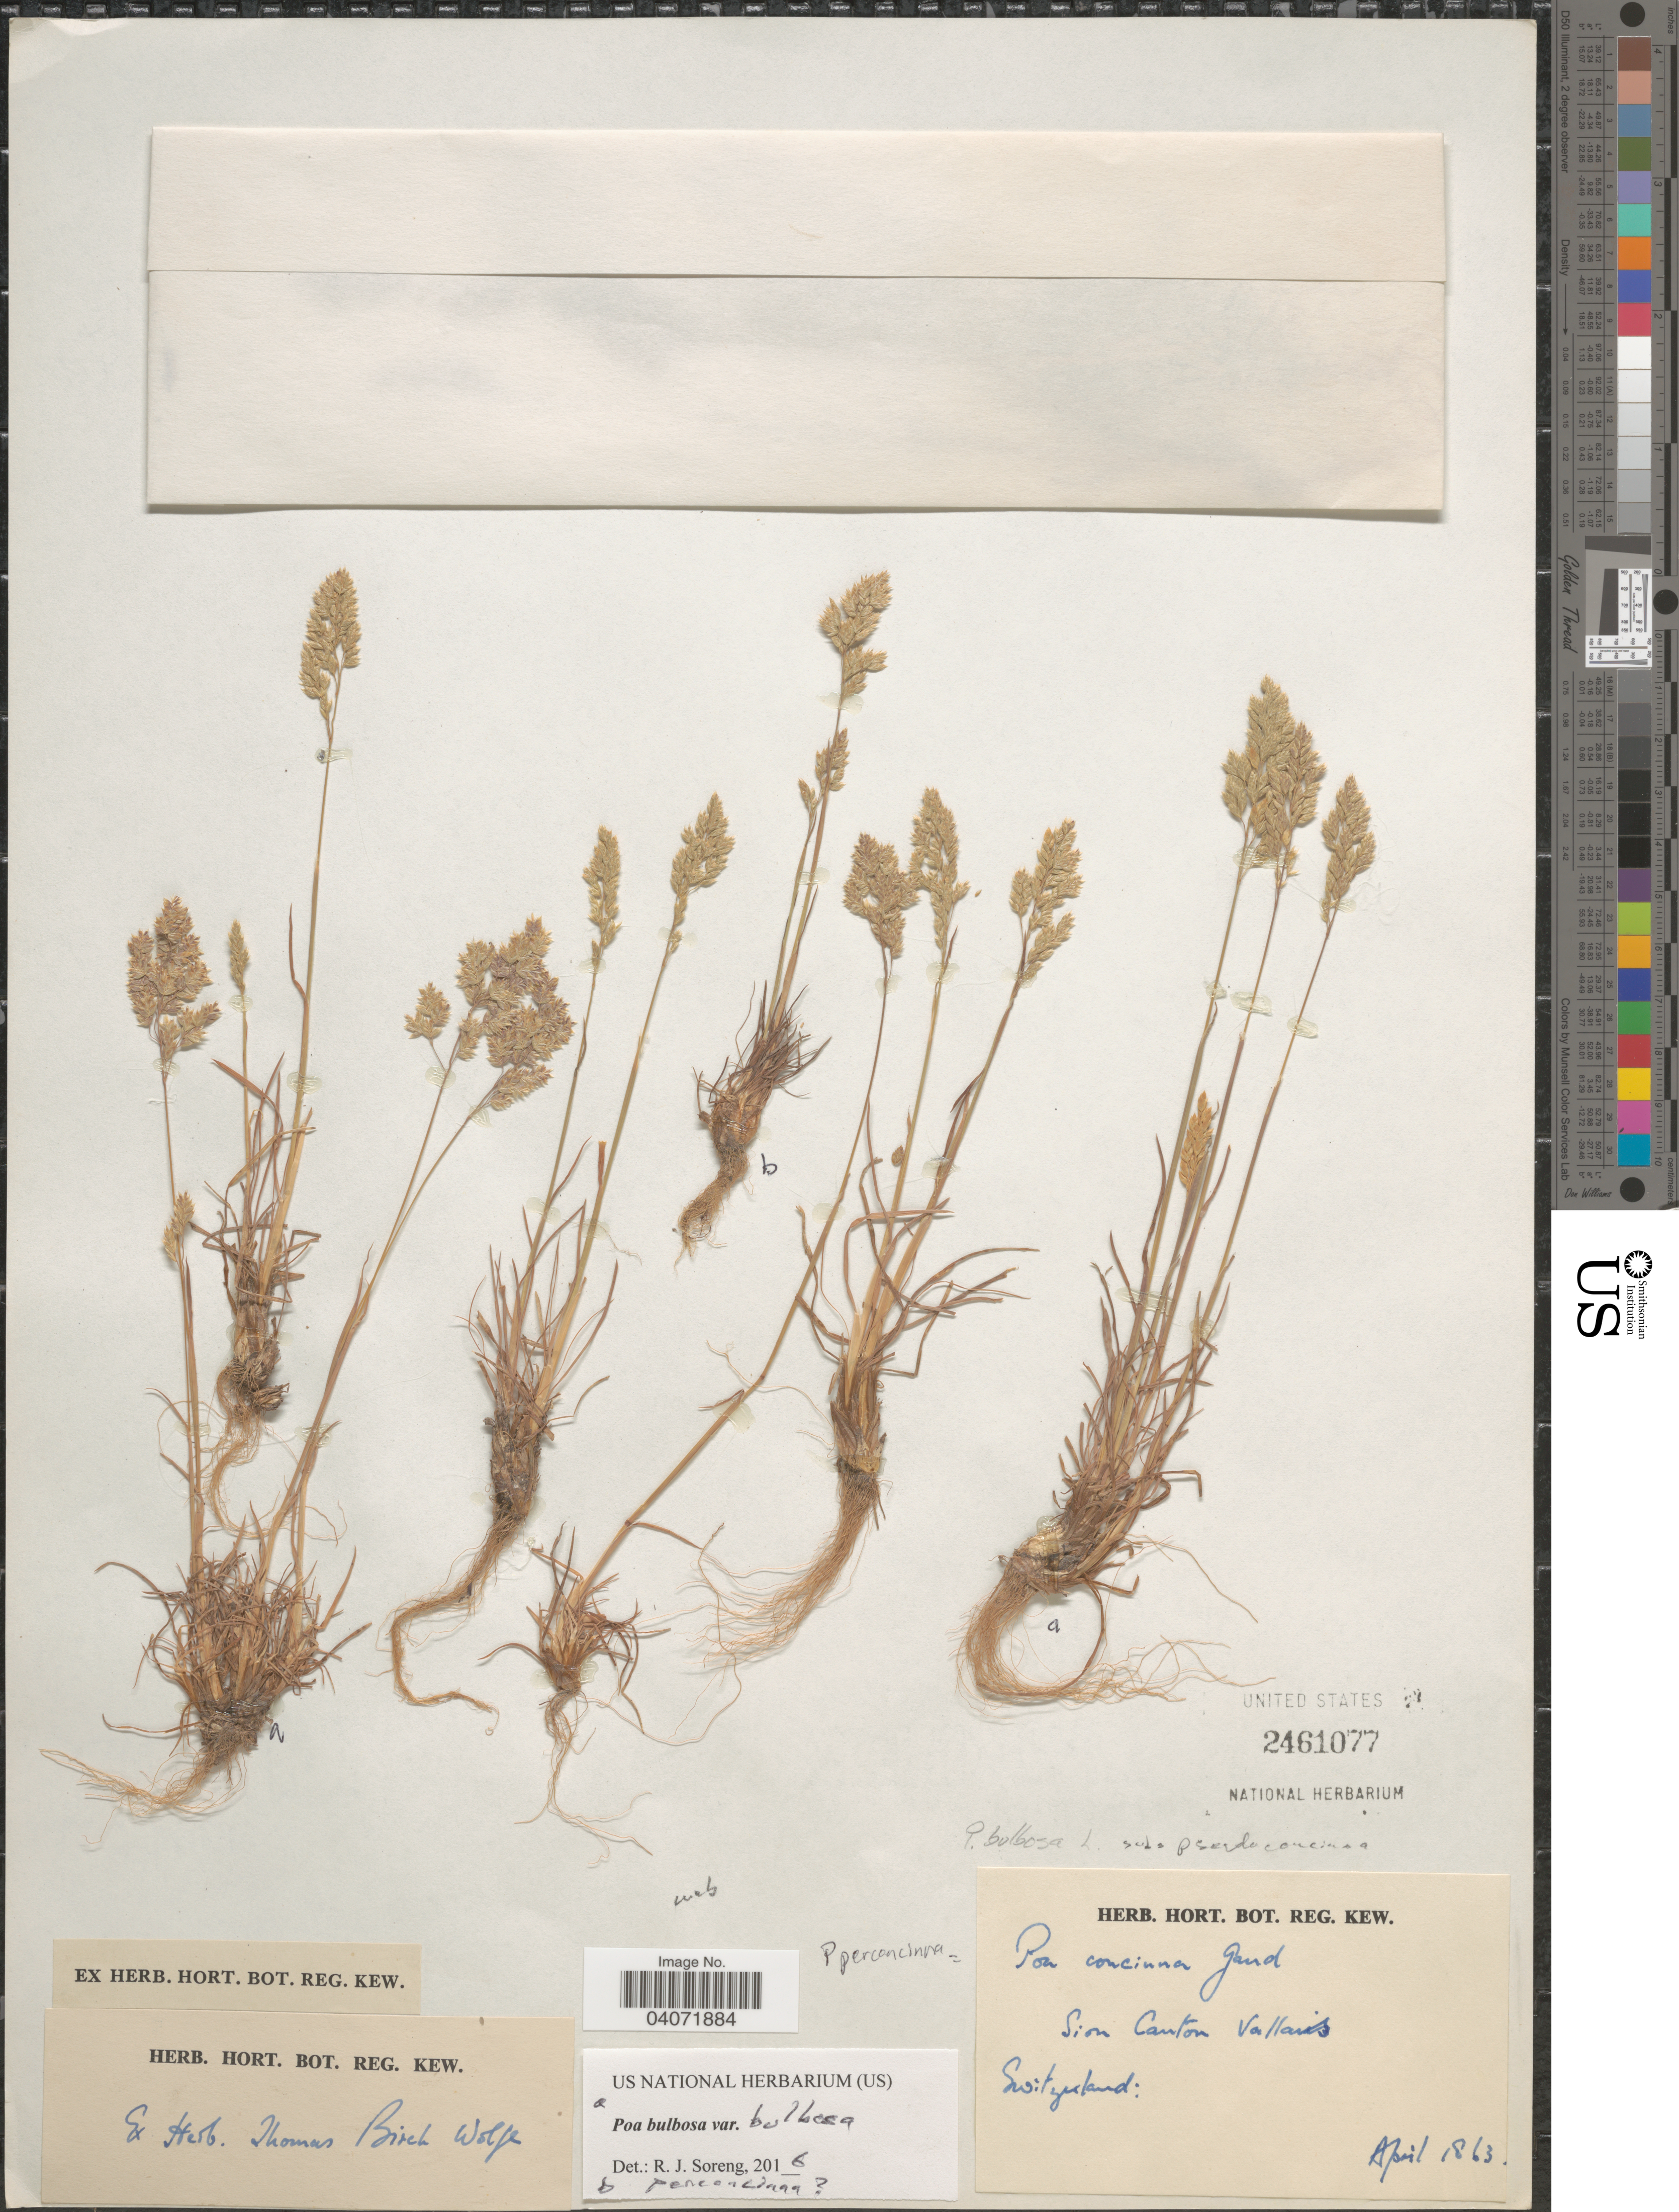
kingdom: Plantae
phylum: Tracheophyta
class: Liliopsida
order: Poales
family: Poaceae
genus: Poa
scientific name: Poa perconcinna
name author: J.R. Edm.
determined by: Soreng, Robert J., Research Associate (BOT), Smithsonian Institution - National Museum of Natural History (UNITED STATES)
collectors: Ex herb. Thomas Birch Wolfe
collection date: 1863-04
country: Switzerland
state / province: Valais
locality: Sion Canton Vallais.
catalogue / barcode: US 2461077